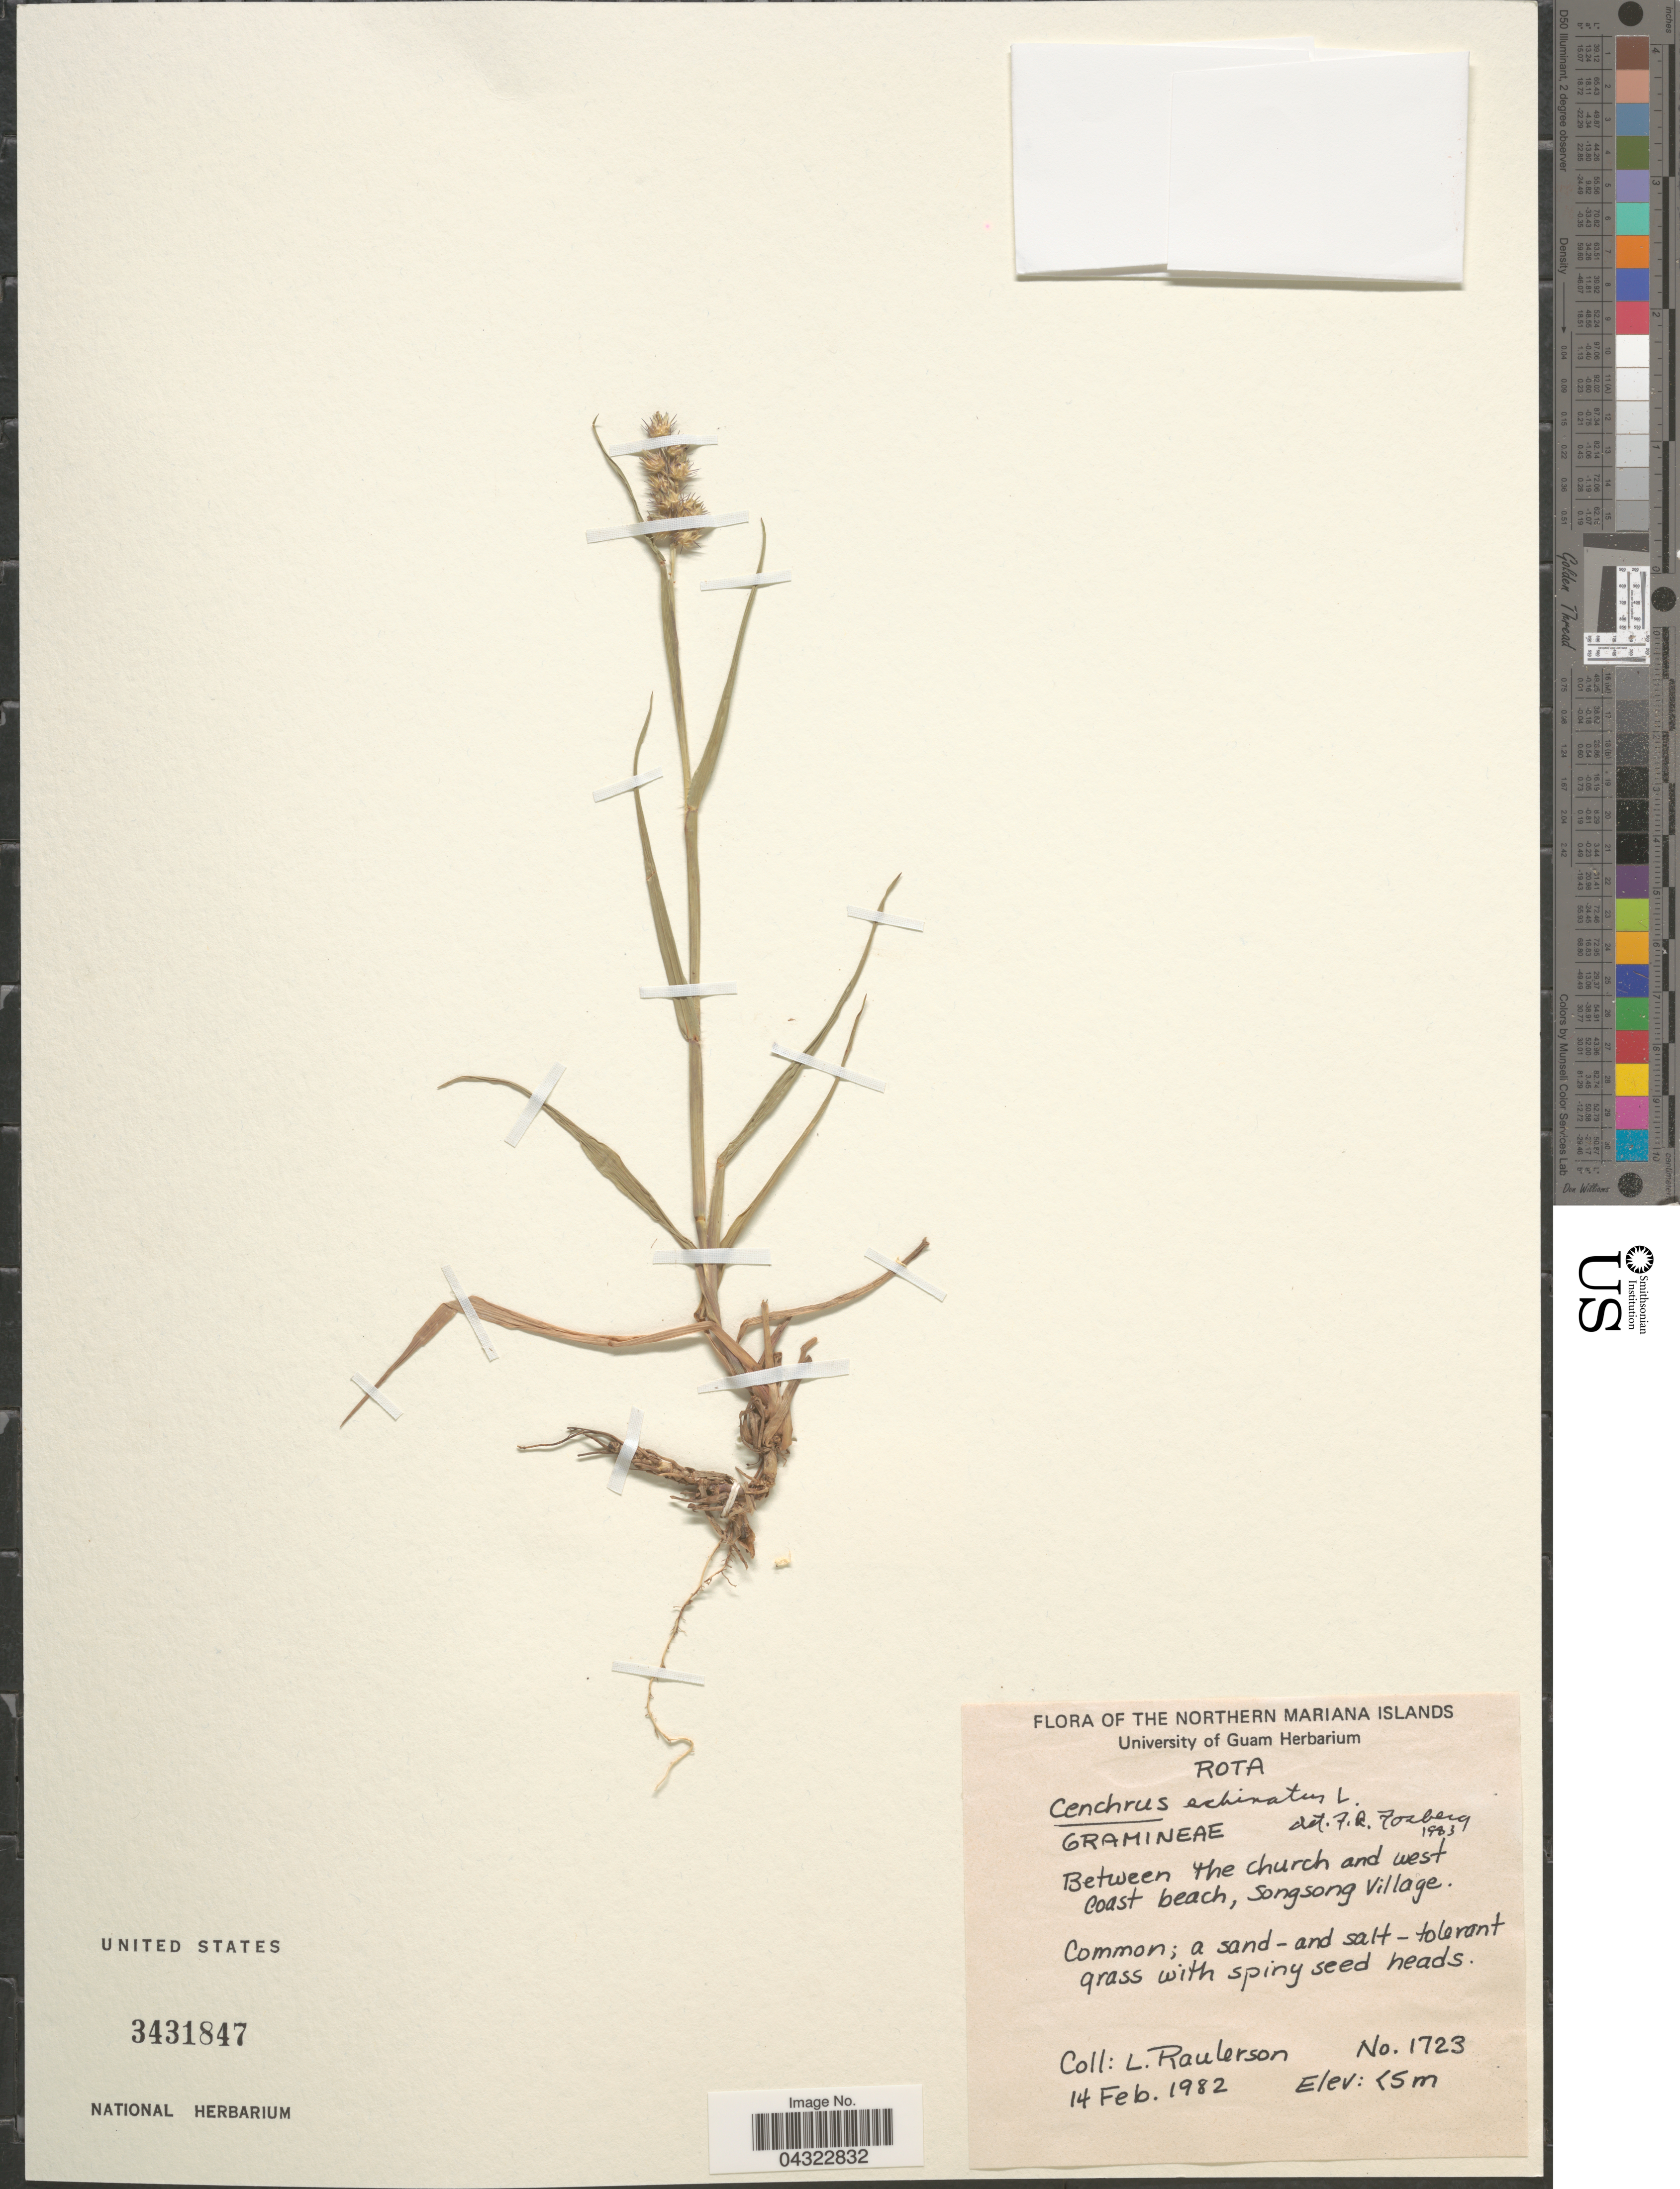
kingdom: Plantae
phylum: Tracheophyta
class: Liliopsida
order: Poales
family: Poaceae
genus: Cenchrus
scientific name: Cenchrus echinatus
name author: L.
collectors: L. Raulerson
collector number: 1723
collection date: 1982-02-14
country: Northern Mariana Islands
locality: Rota. Between the church and west coast beach, Songsong Village.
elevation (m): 5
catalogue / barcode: US 3431847